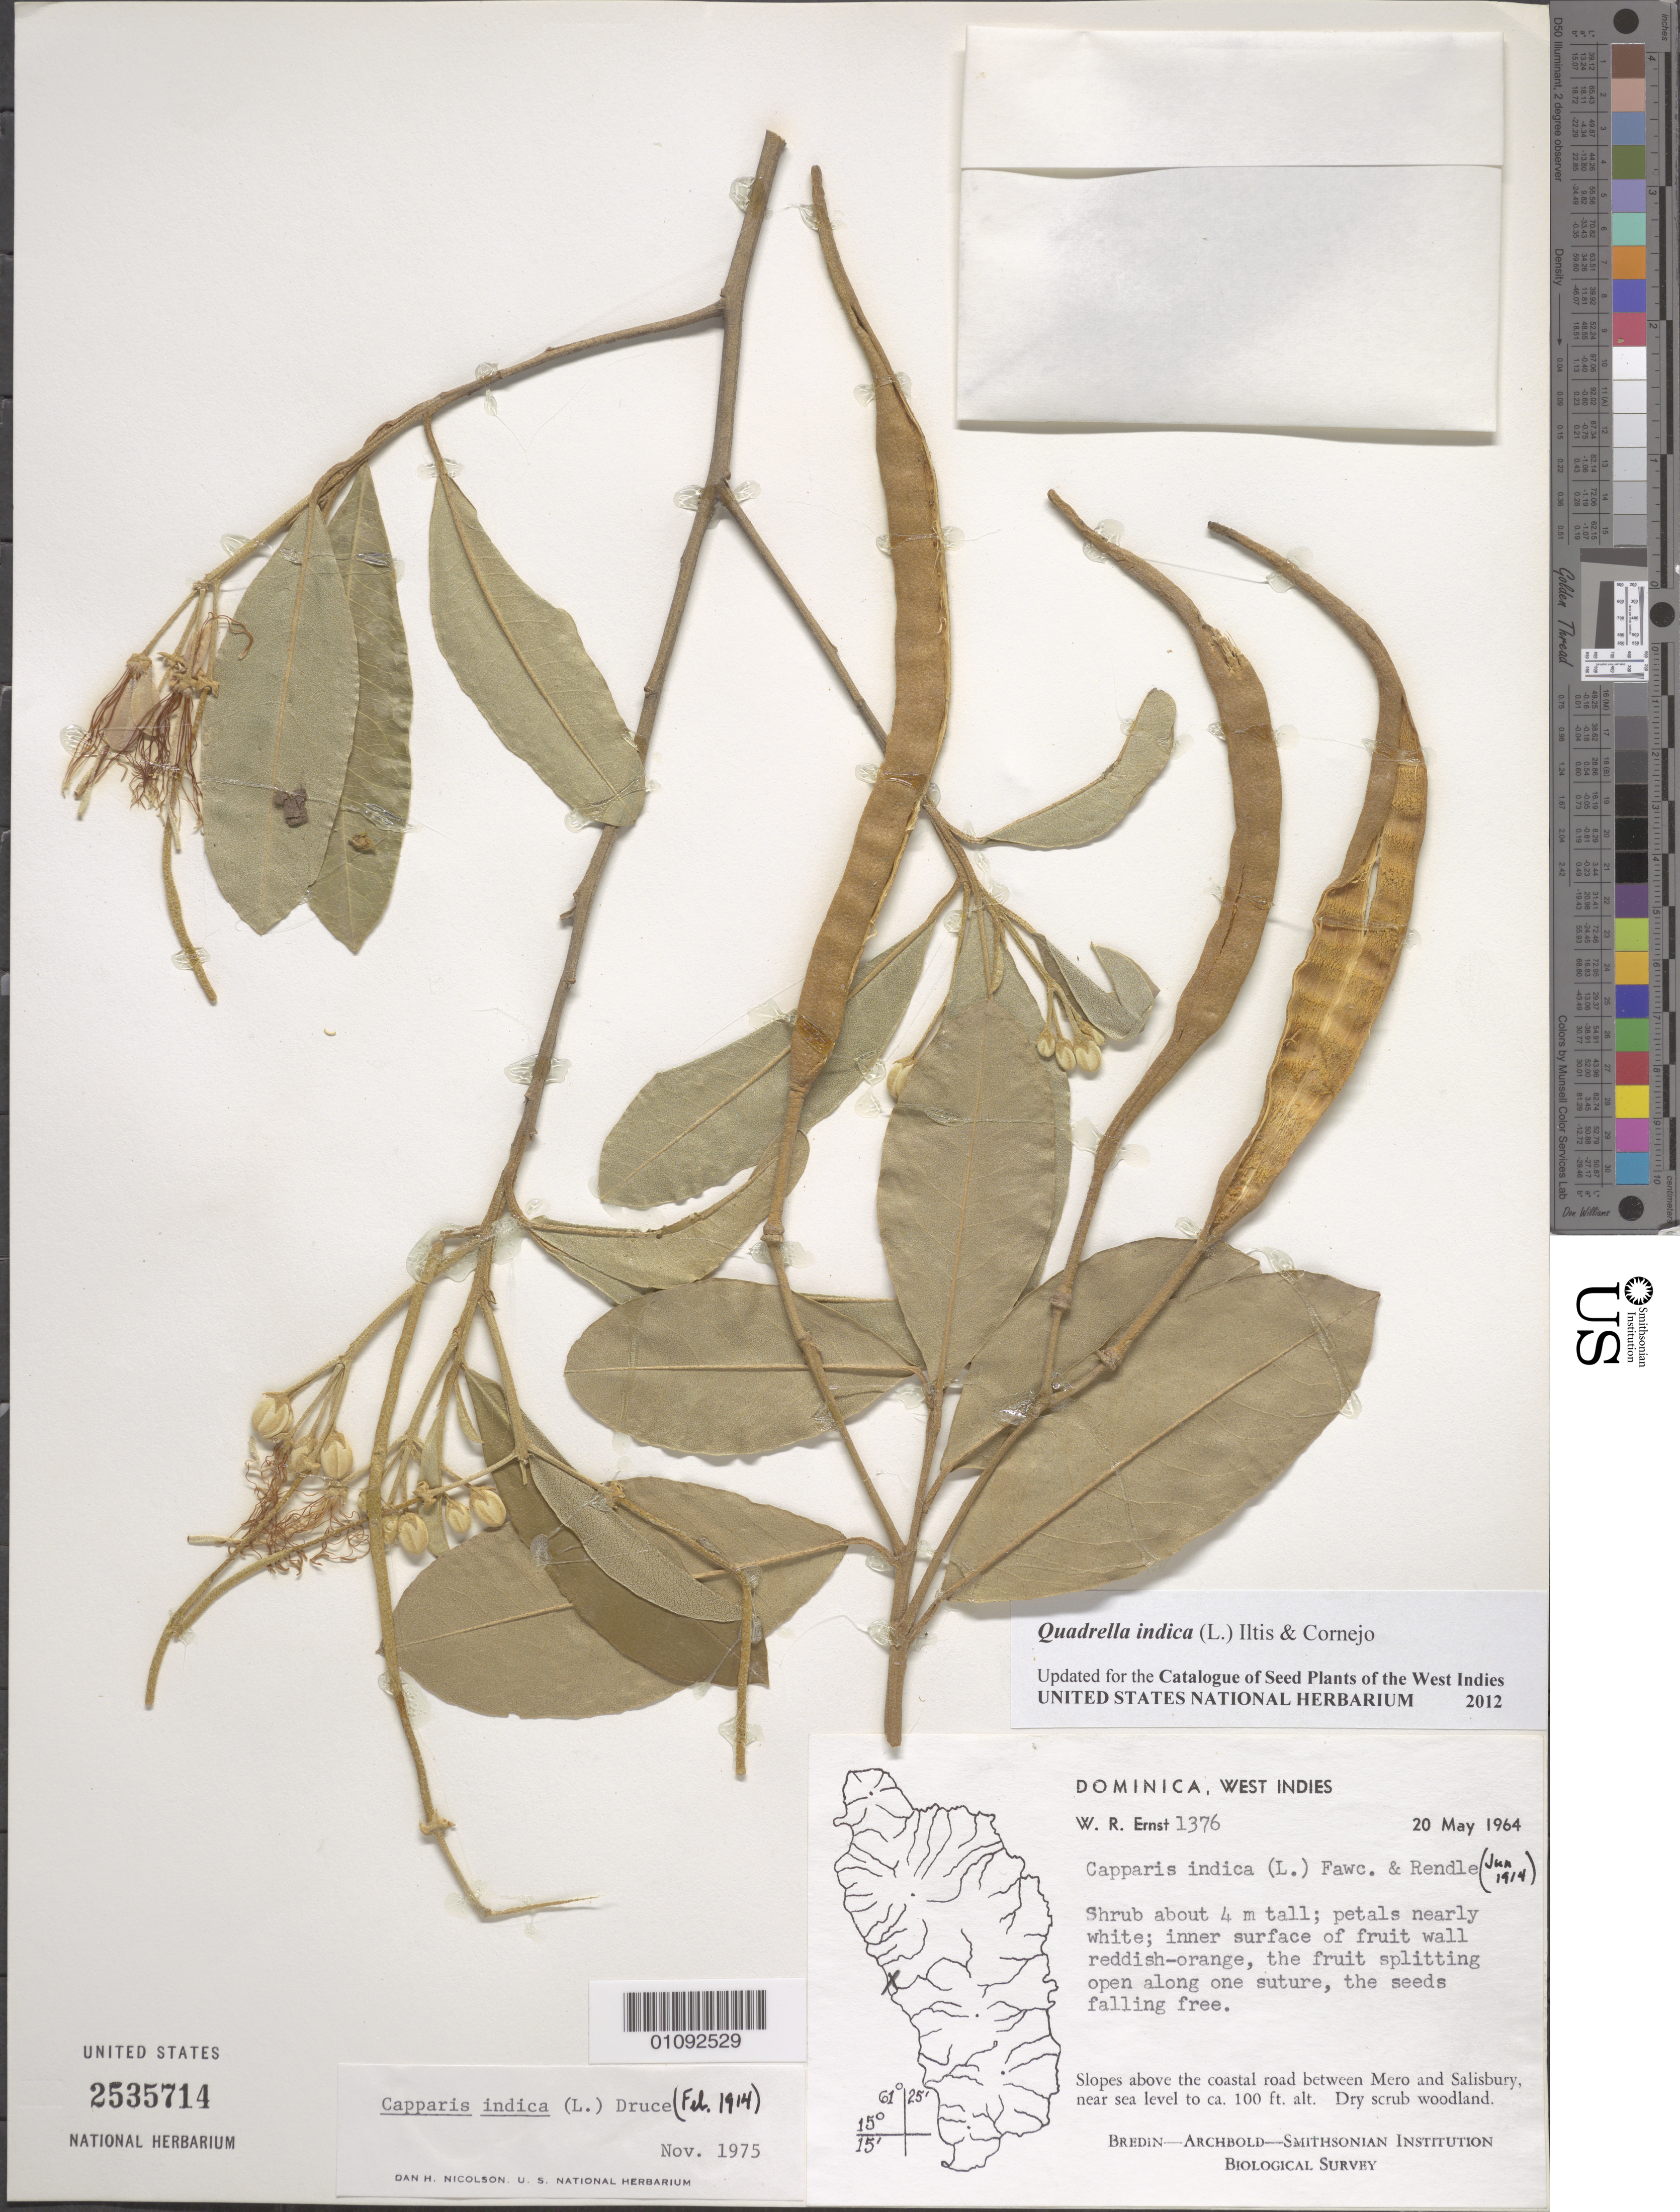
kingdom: Plantae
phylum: Tracheophyta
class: Magnoliopsida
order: Brassicales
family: Capparaceae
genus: Quadrella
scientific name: Quadrella indica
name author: (L.) Iltis & Cornejo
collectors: W. R. Ernst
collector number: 1376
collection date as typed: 20 May 1964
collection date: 1964-05-20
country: Dominica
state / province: St. Joseph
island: Dominica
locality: Slopes above the coastal road between Mero and Salisbury.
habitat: Dry scrub woodland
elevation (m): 0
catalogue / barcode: US 2535714